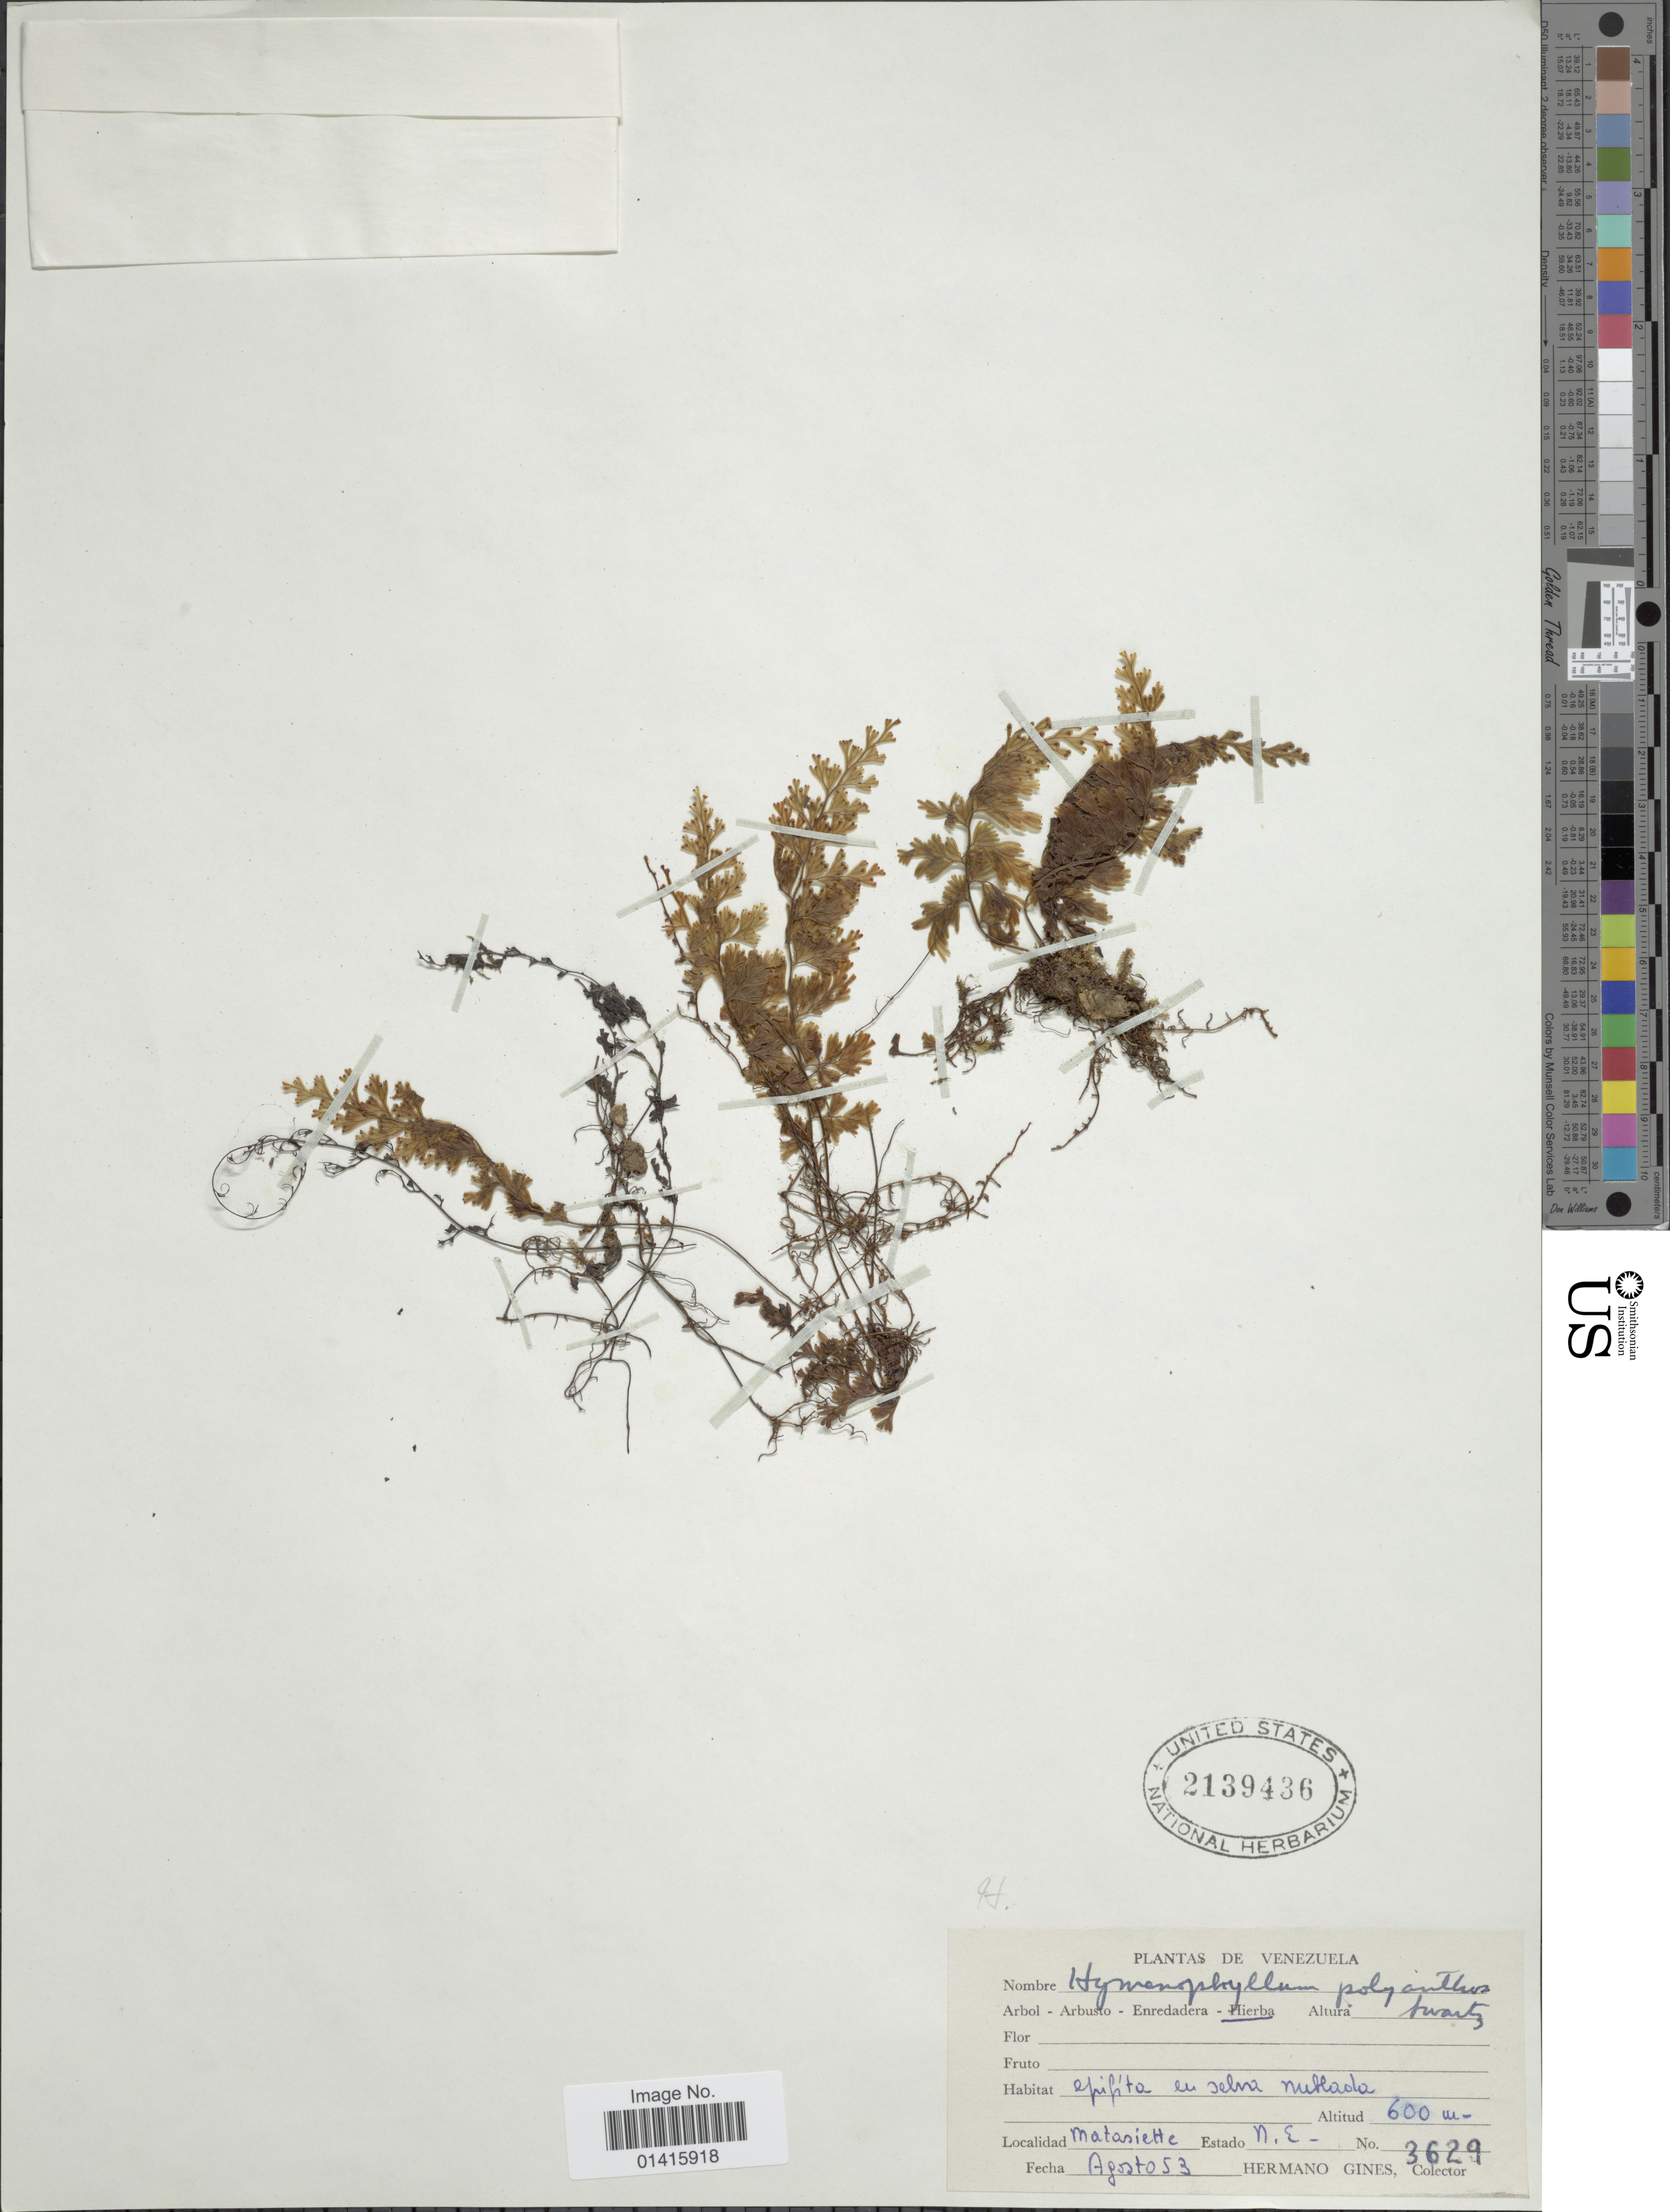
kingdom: Plantae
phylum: Tracheophyta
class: Polypodiopsida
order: Hymenophyllales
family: Hymenophyllaceae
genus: Hymenophyllum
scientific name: Hymenophyllum decurrens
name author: (Jacq.) Sw.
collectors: Bro. Gines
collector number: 3629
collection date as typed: Transcribed d/m/y: /8/53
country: Venezuela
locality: Matasiette, Estado N.E.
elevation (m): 600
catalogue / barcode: US 2139436